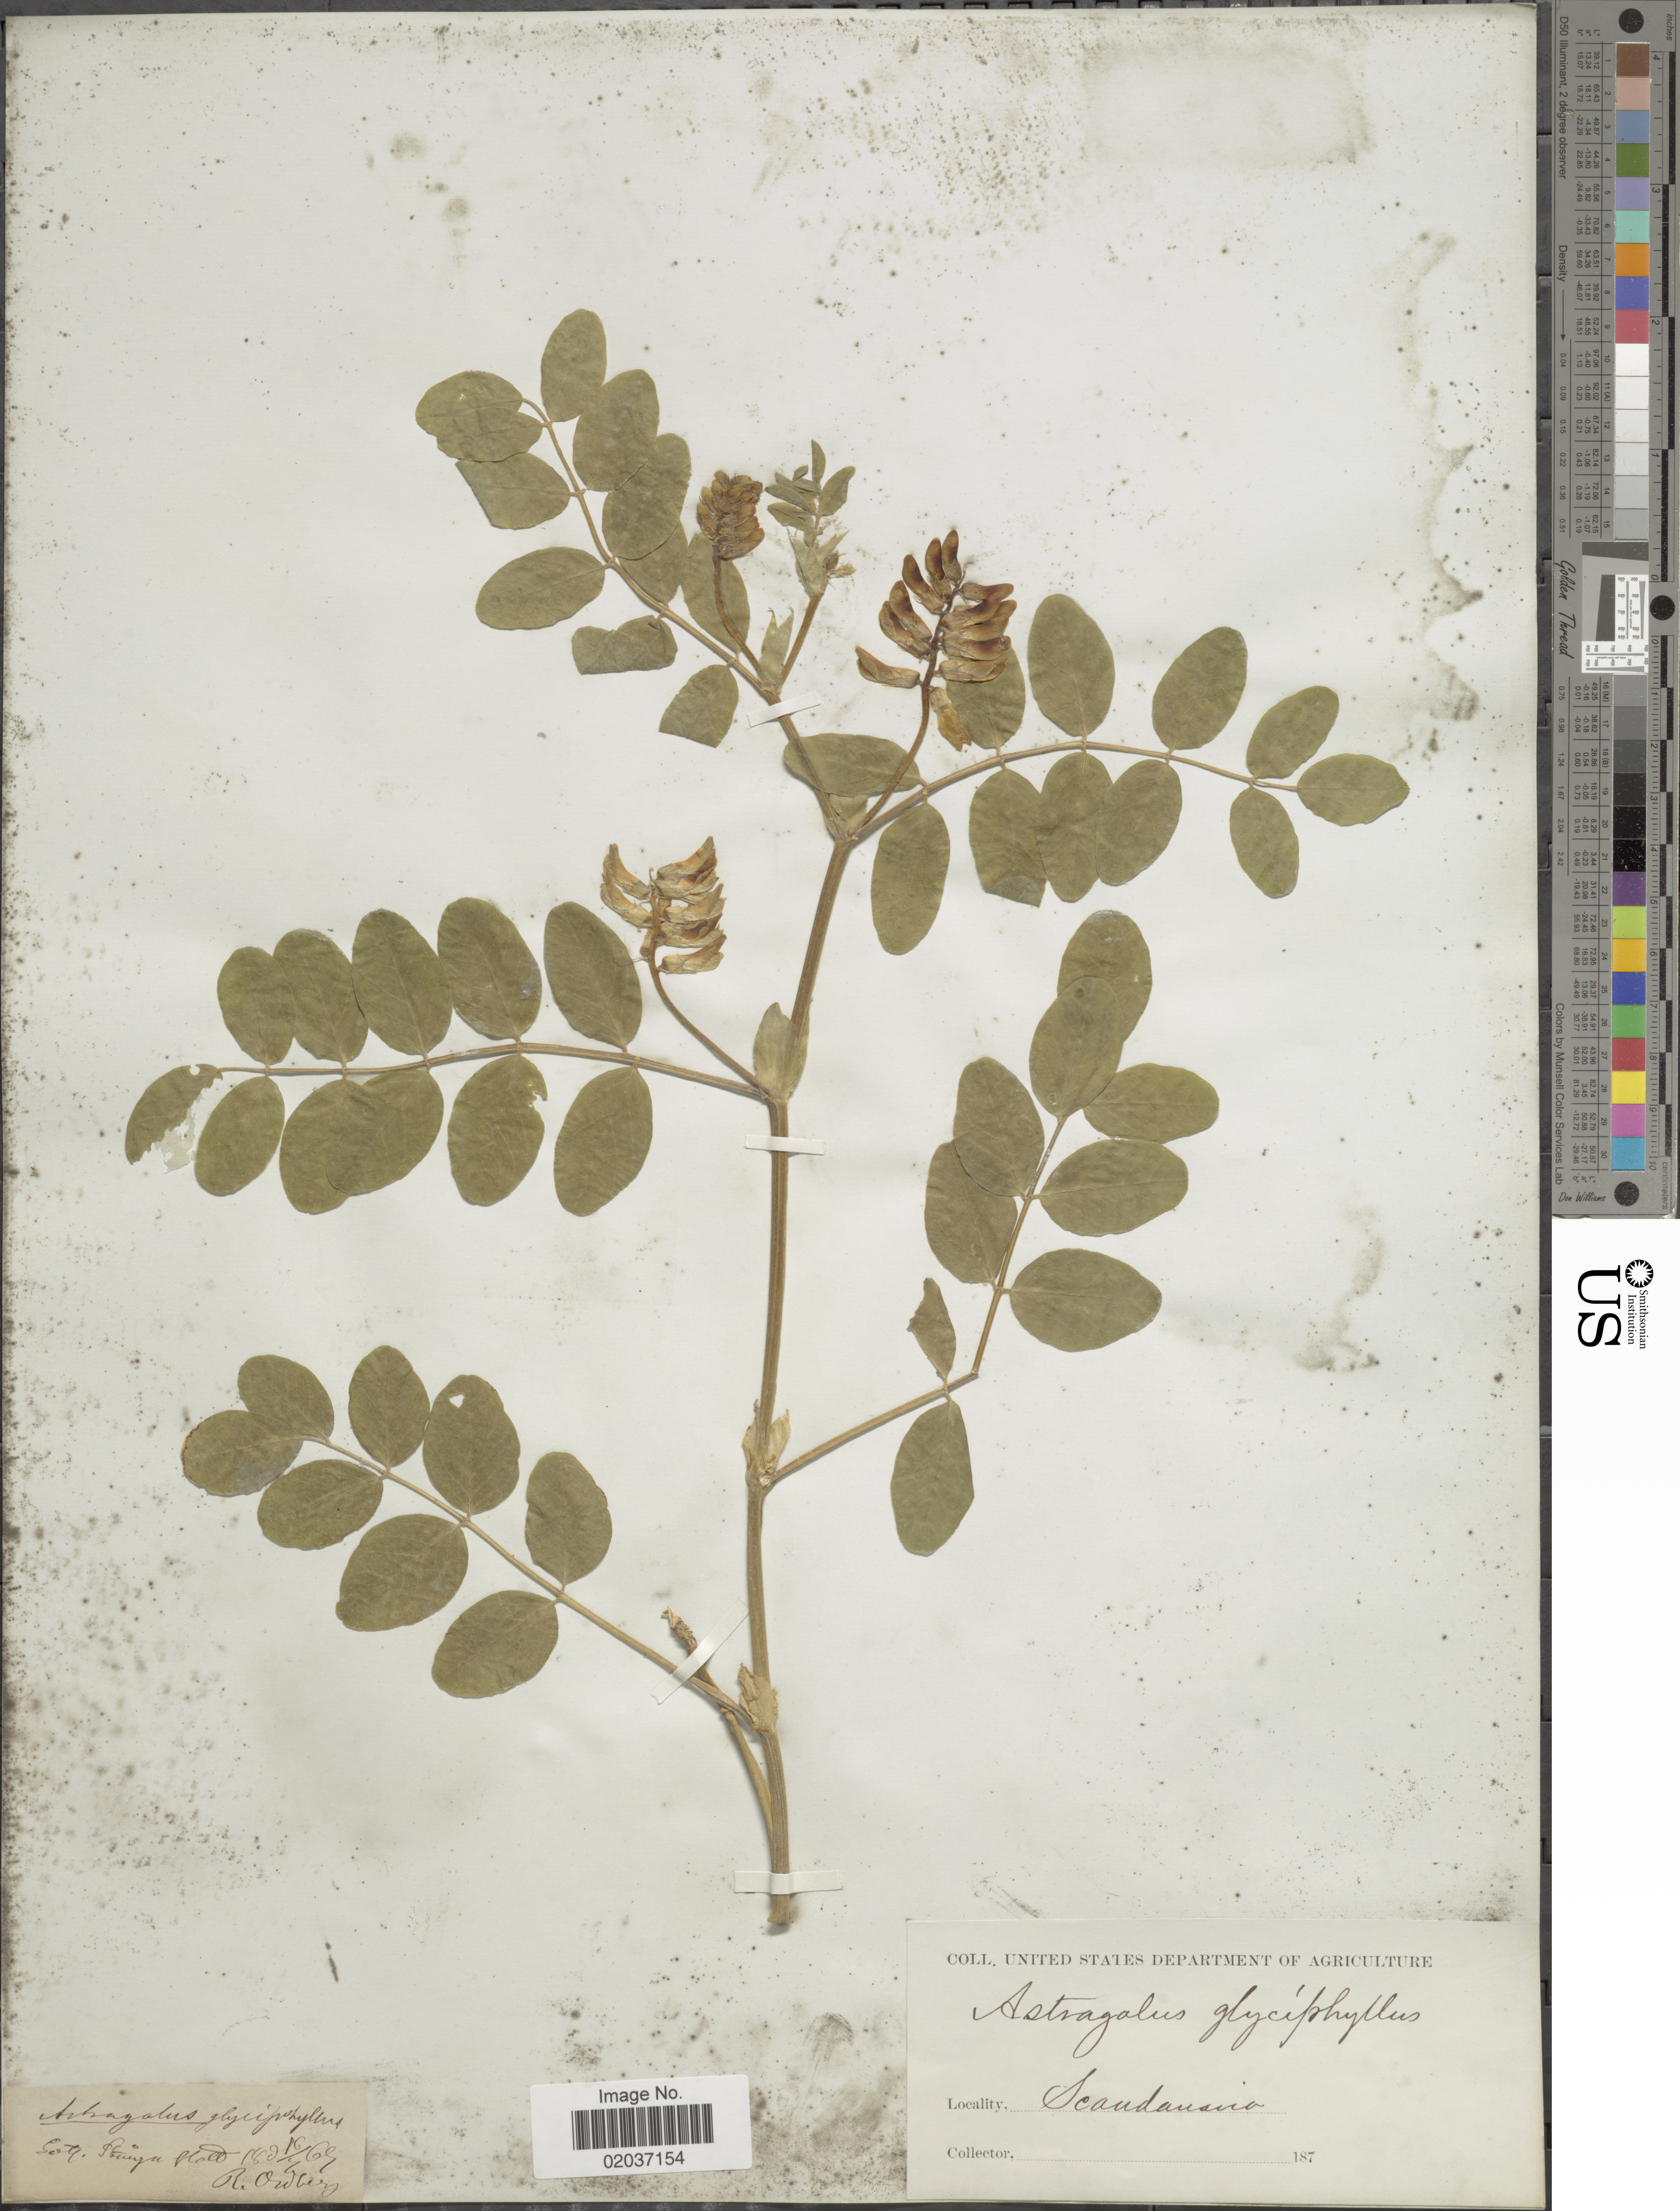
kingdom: Plantae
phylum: Tracheophyta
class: Magnoliopsida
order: Fabales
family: Fabaceae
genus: Astragalus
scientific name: Astragalus glycyphyllos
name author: L.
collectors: R. Oldberg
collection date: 1867-07-16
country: Sweden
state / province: Gotland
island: Gotland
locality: Gotl. Stånga Platt[interpreted], Scandinavia.